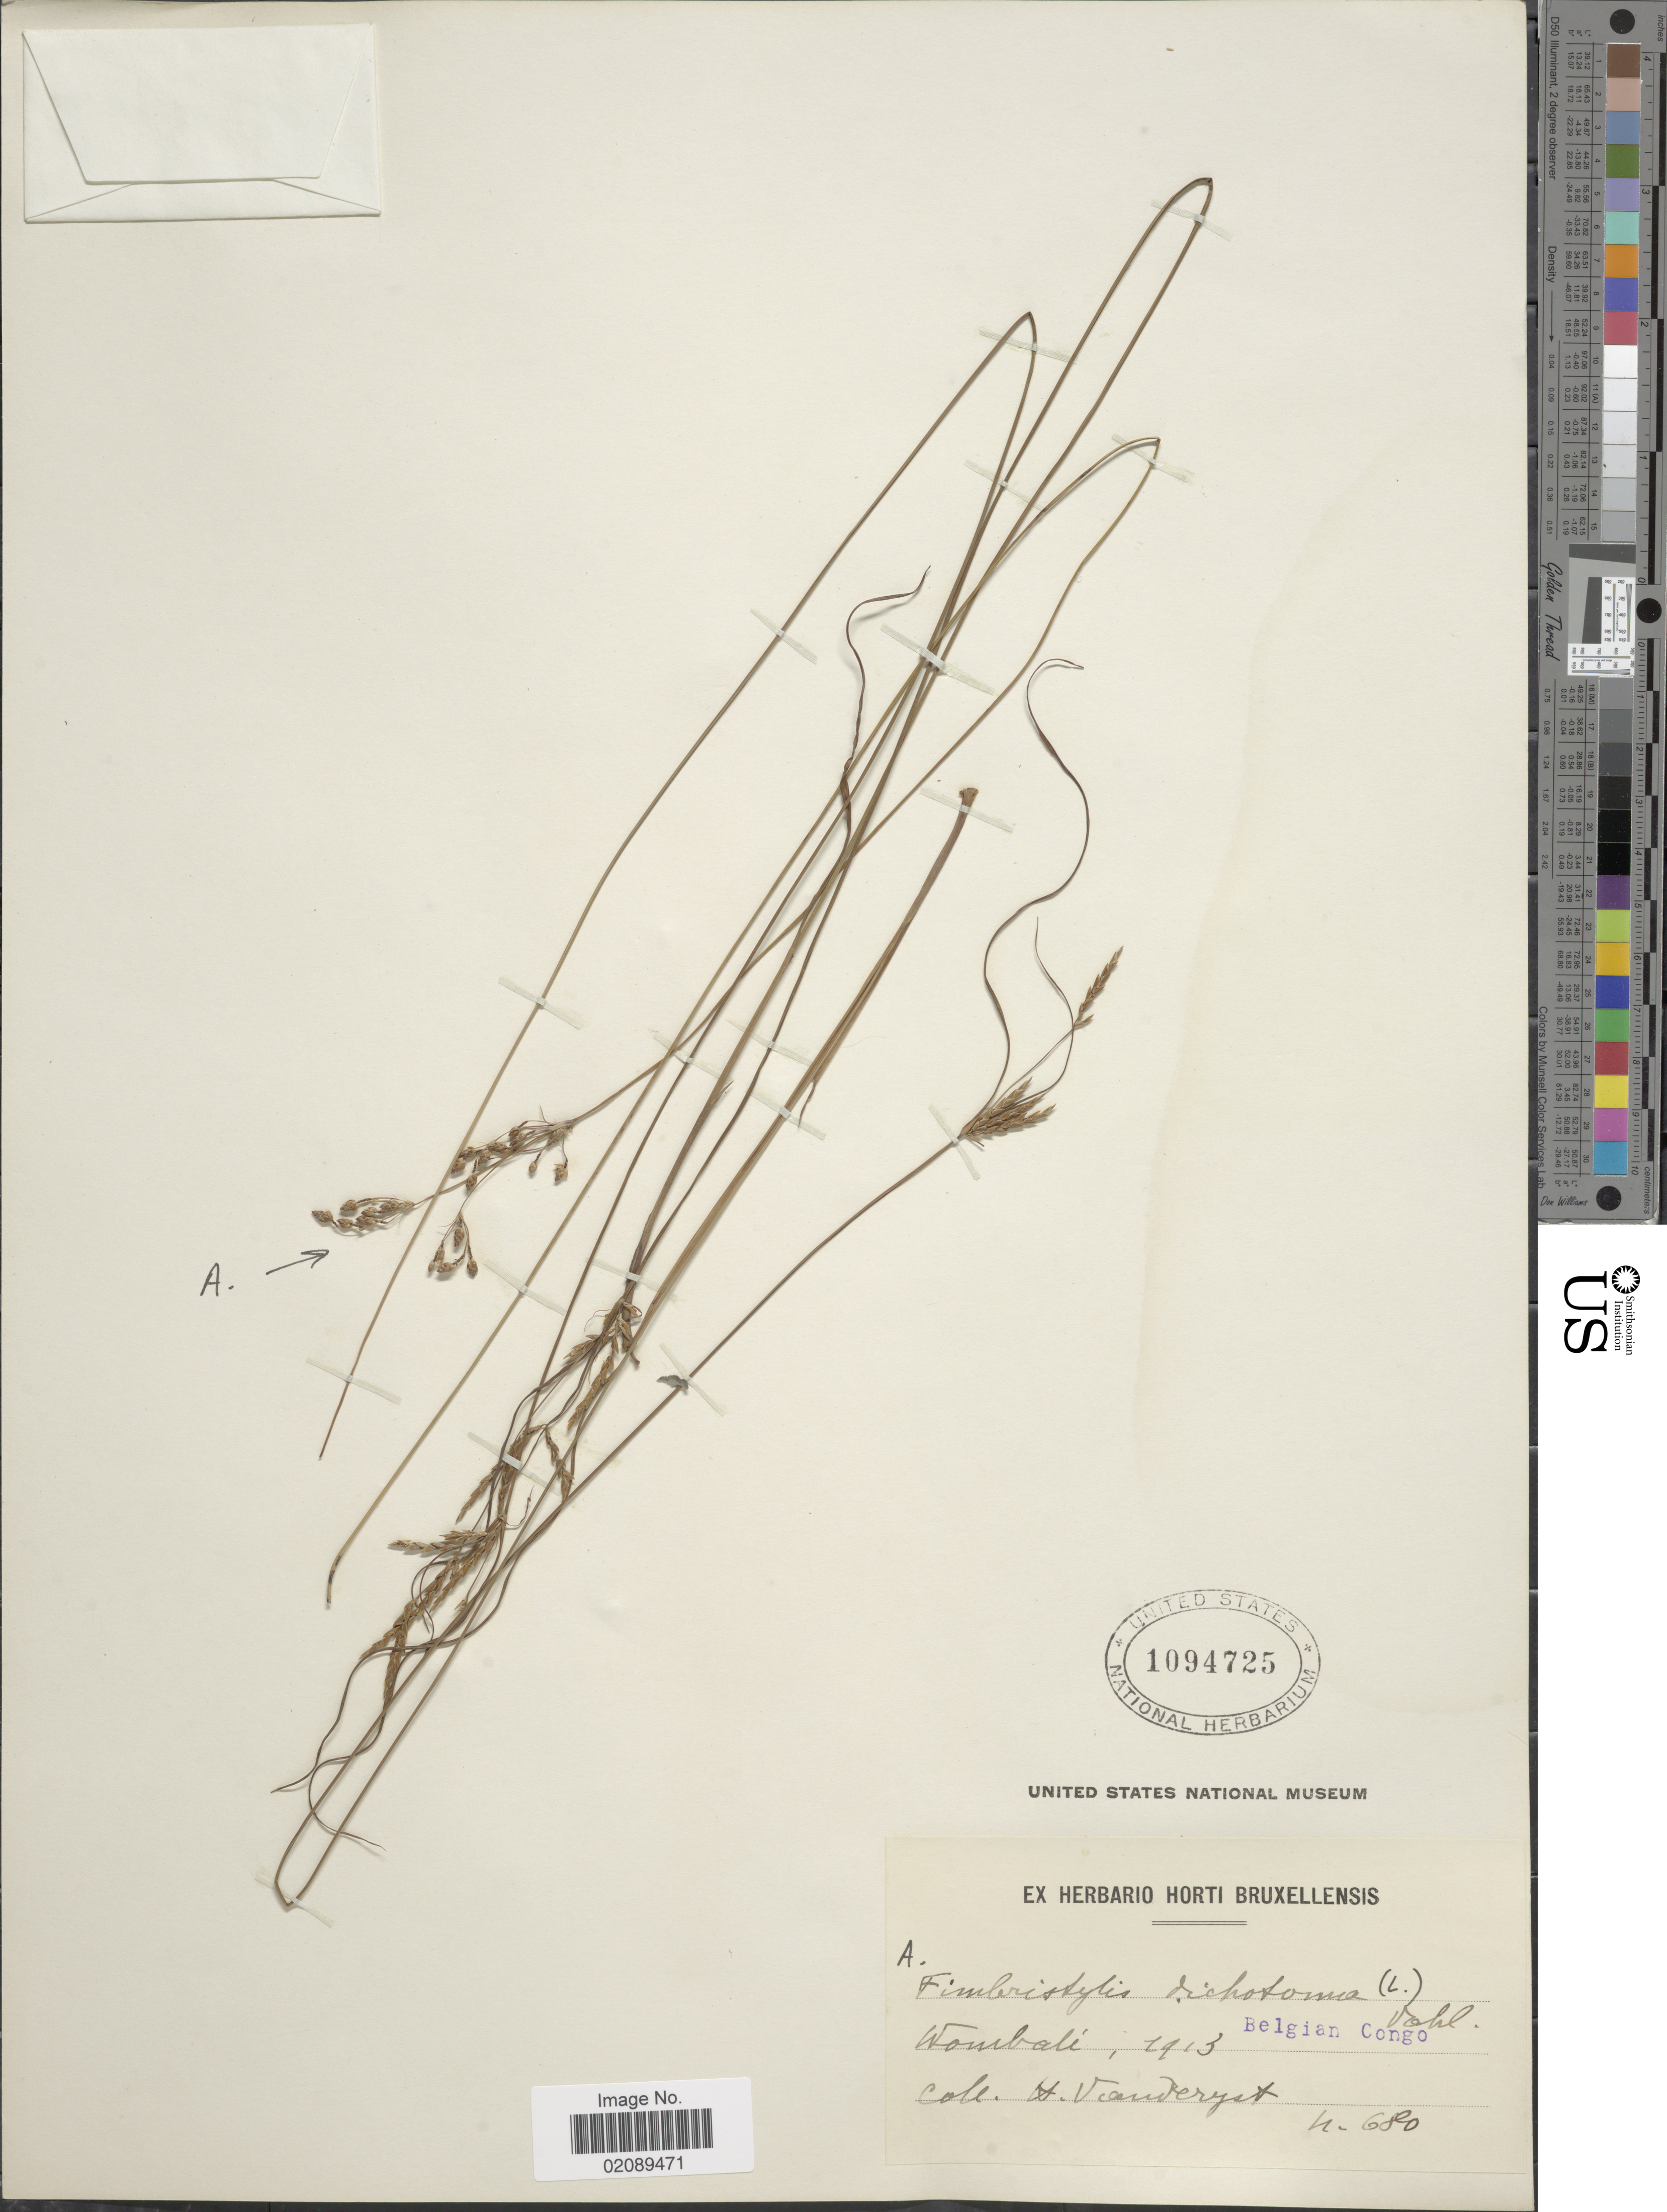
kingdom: Plantae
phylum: Tracheophyta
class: Liliopsida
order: Poales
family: Cyperaceae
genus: Fimbristylis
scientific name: Fimbristylis dichotoma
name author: (L.) Vahl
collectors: H. J. R. Vanderyst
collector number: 680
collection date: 1913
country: Congo, Democratic Republic of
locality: Wombali, Belgian Congo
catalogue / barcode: US 1094725